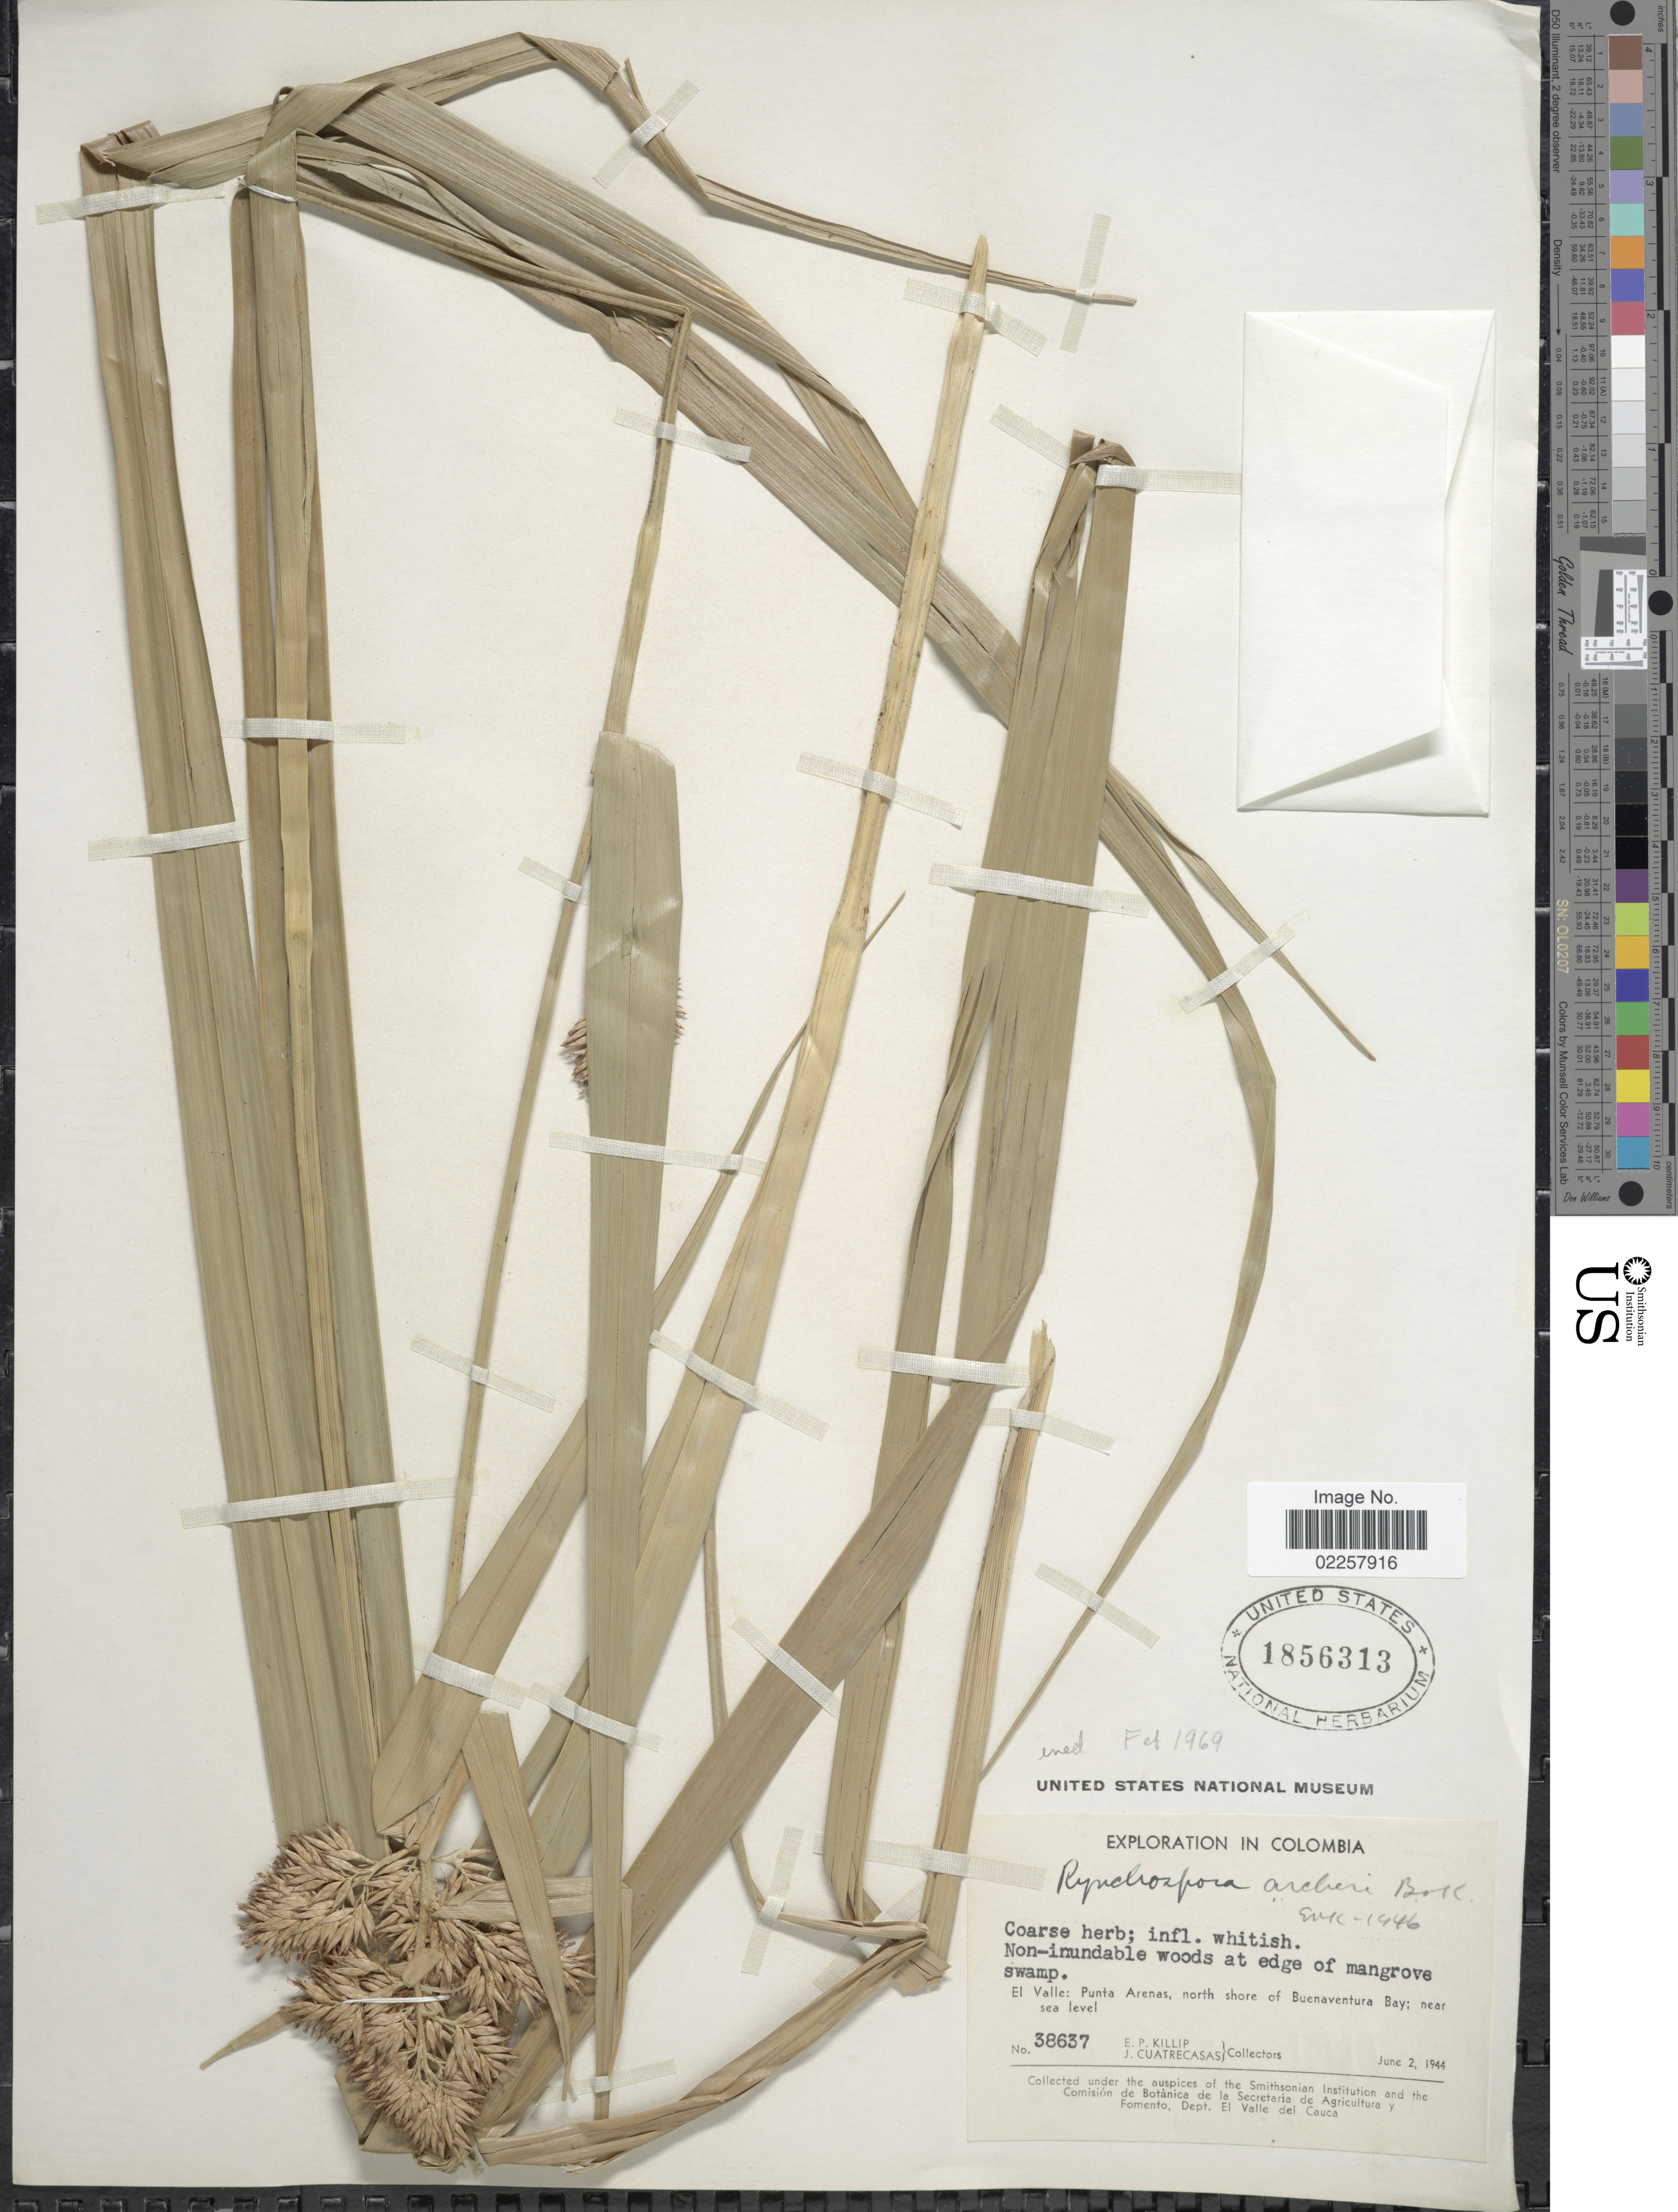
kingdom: Plantae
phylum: Tracheophyta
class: Liliopsida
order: Poales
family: Cyperaceae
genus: Rhynchospora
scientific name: Rhynchospora sp.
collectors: E. P. Killip & J. Cuatrecasas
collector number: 38637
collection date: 1944-06-02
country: Colombia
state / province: Valle del Cauca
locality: El Valle: Punta Arenas, north shore of Buenaventura Bay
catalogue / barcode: US 1856313